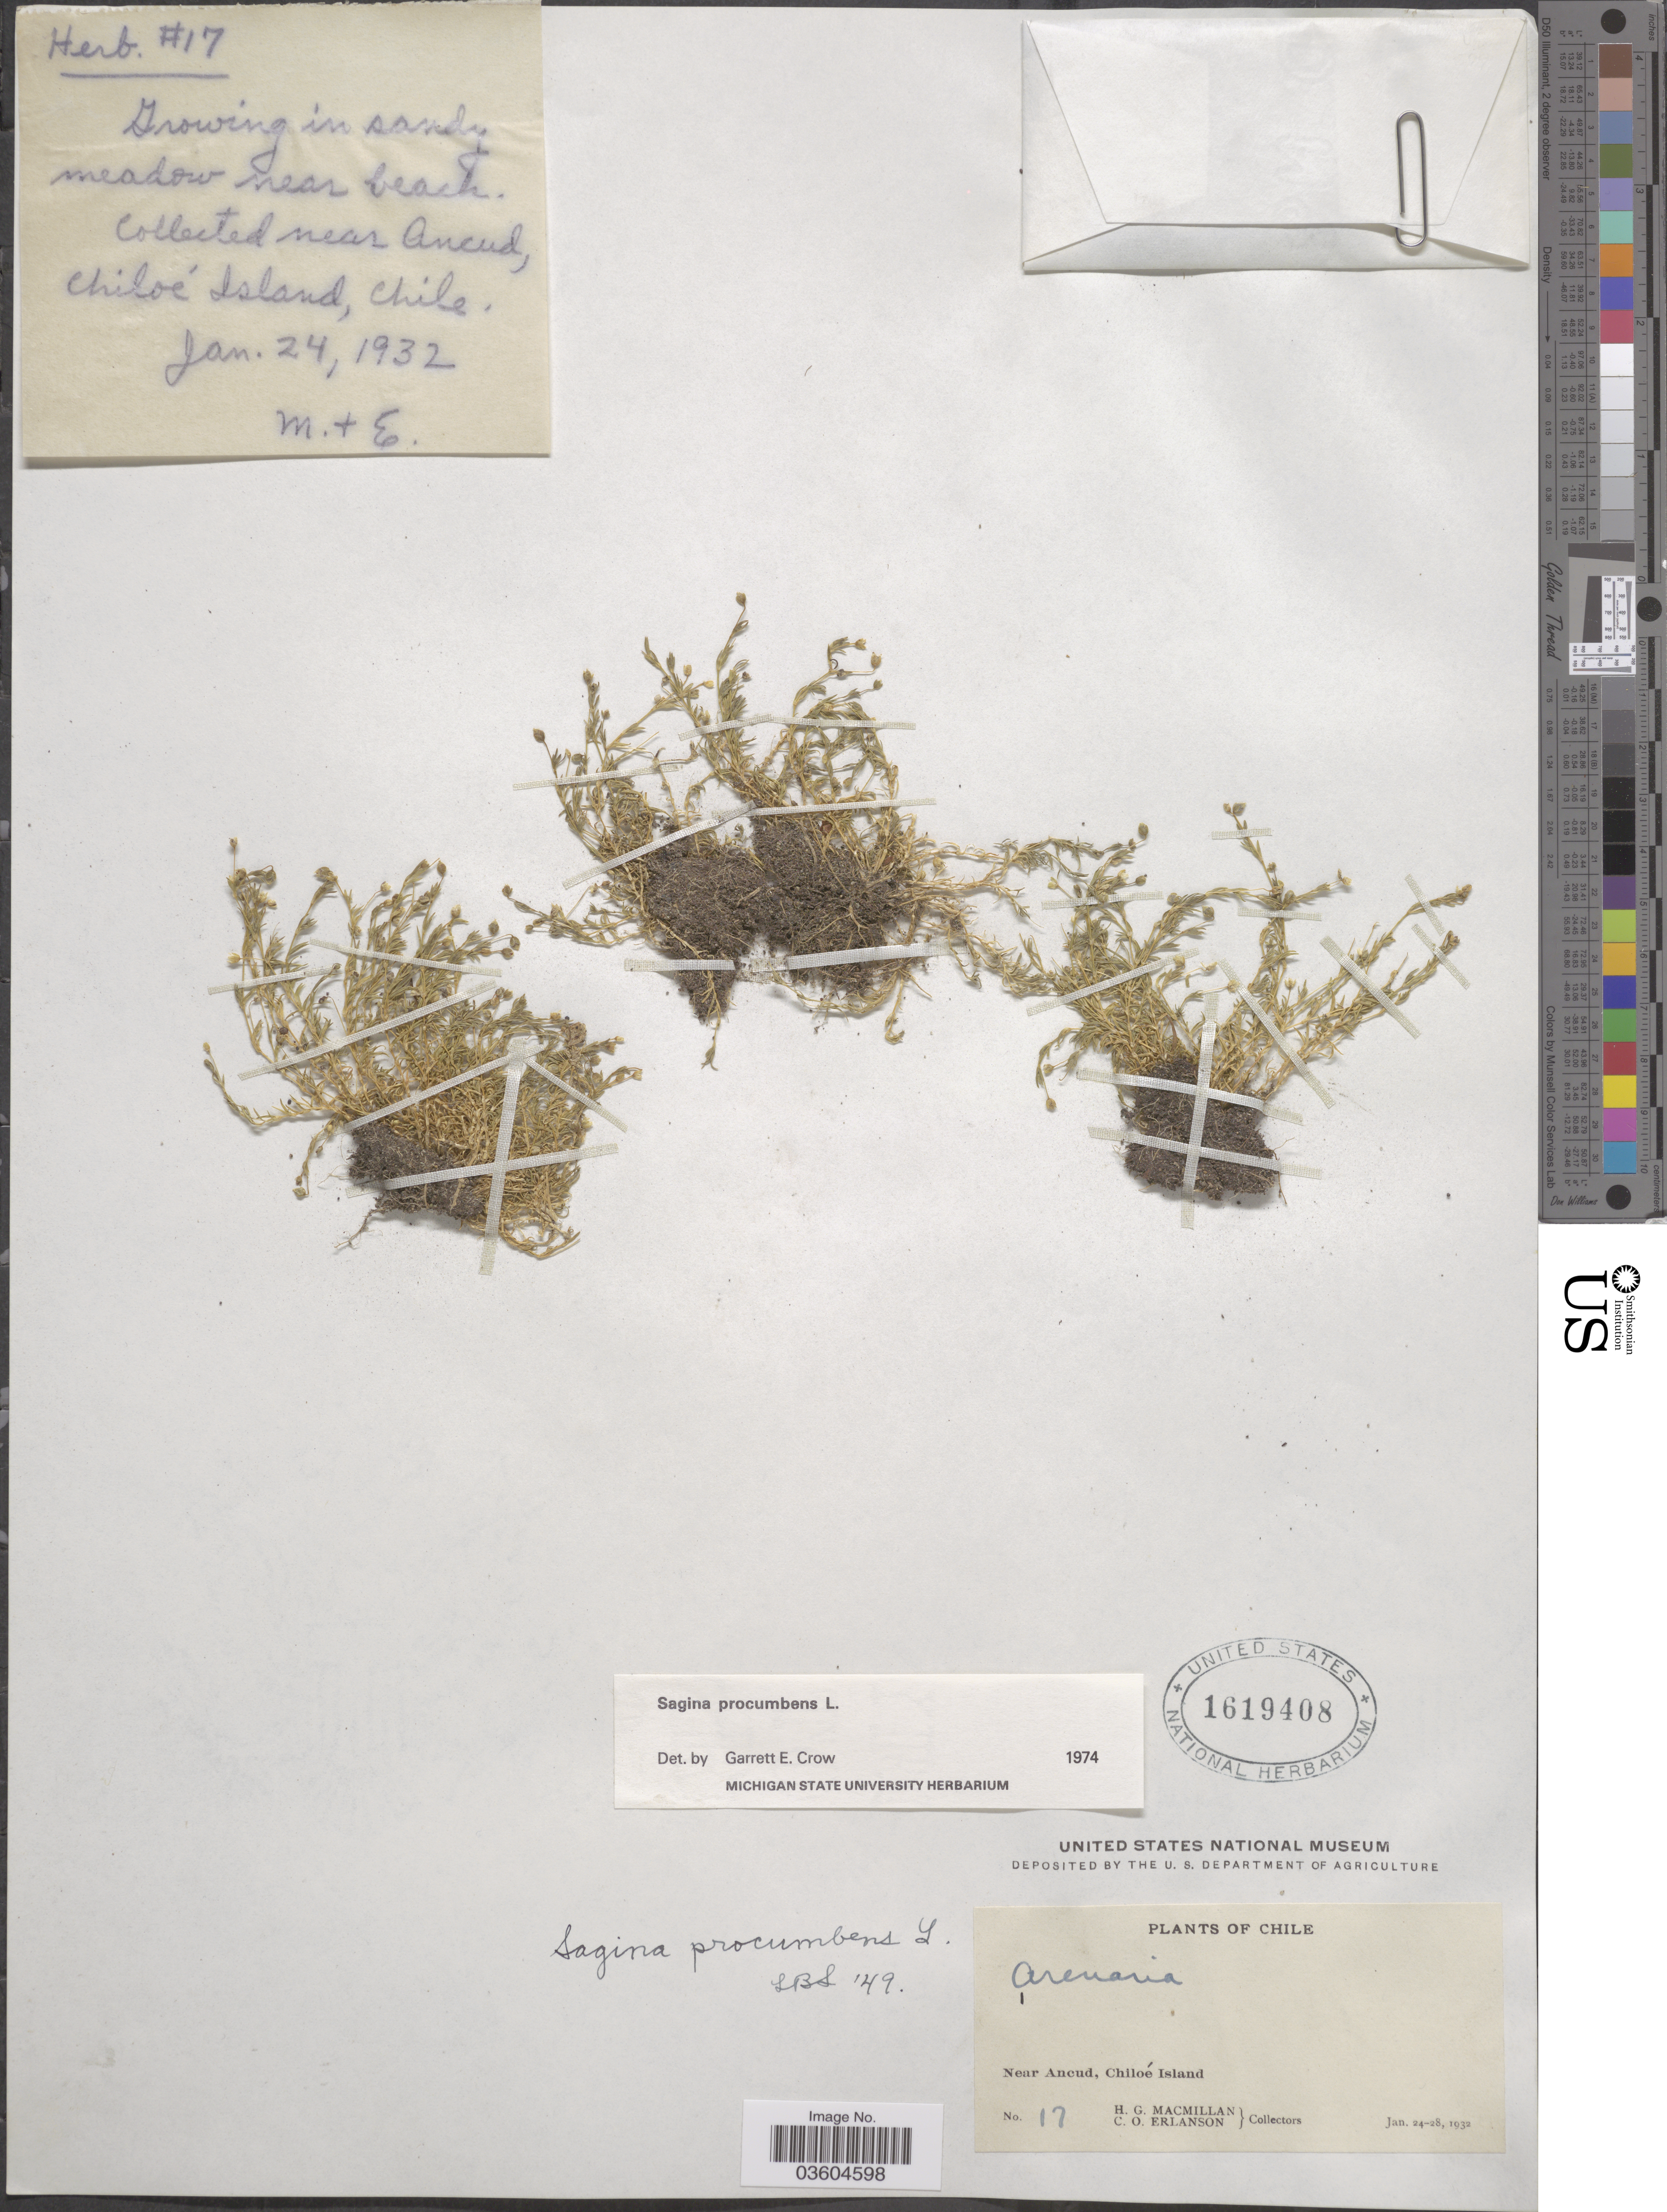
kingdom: Plantae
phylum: Tracheophyta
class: Magnoliopsida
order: Caryophyllales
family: Caryophyllaceae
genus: Sagina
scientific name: Sagina procumbens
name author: L.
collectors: H. MacMillan & C. O. Erlanson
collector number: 17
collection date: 1932-01-24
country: Chile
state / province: Arica y Parinacota (XV)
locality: Near Ancud, Chiloé Island.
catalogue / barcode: US 1619408